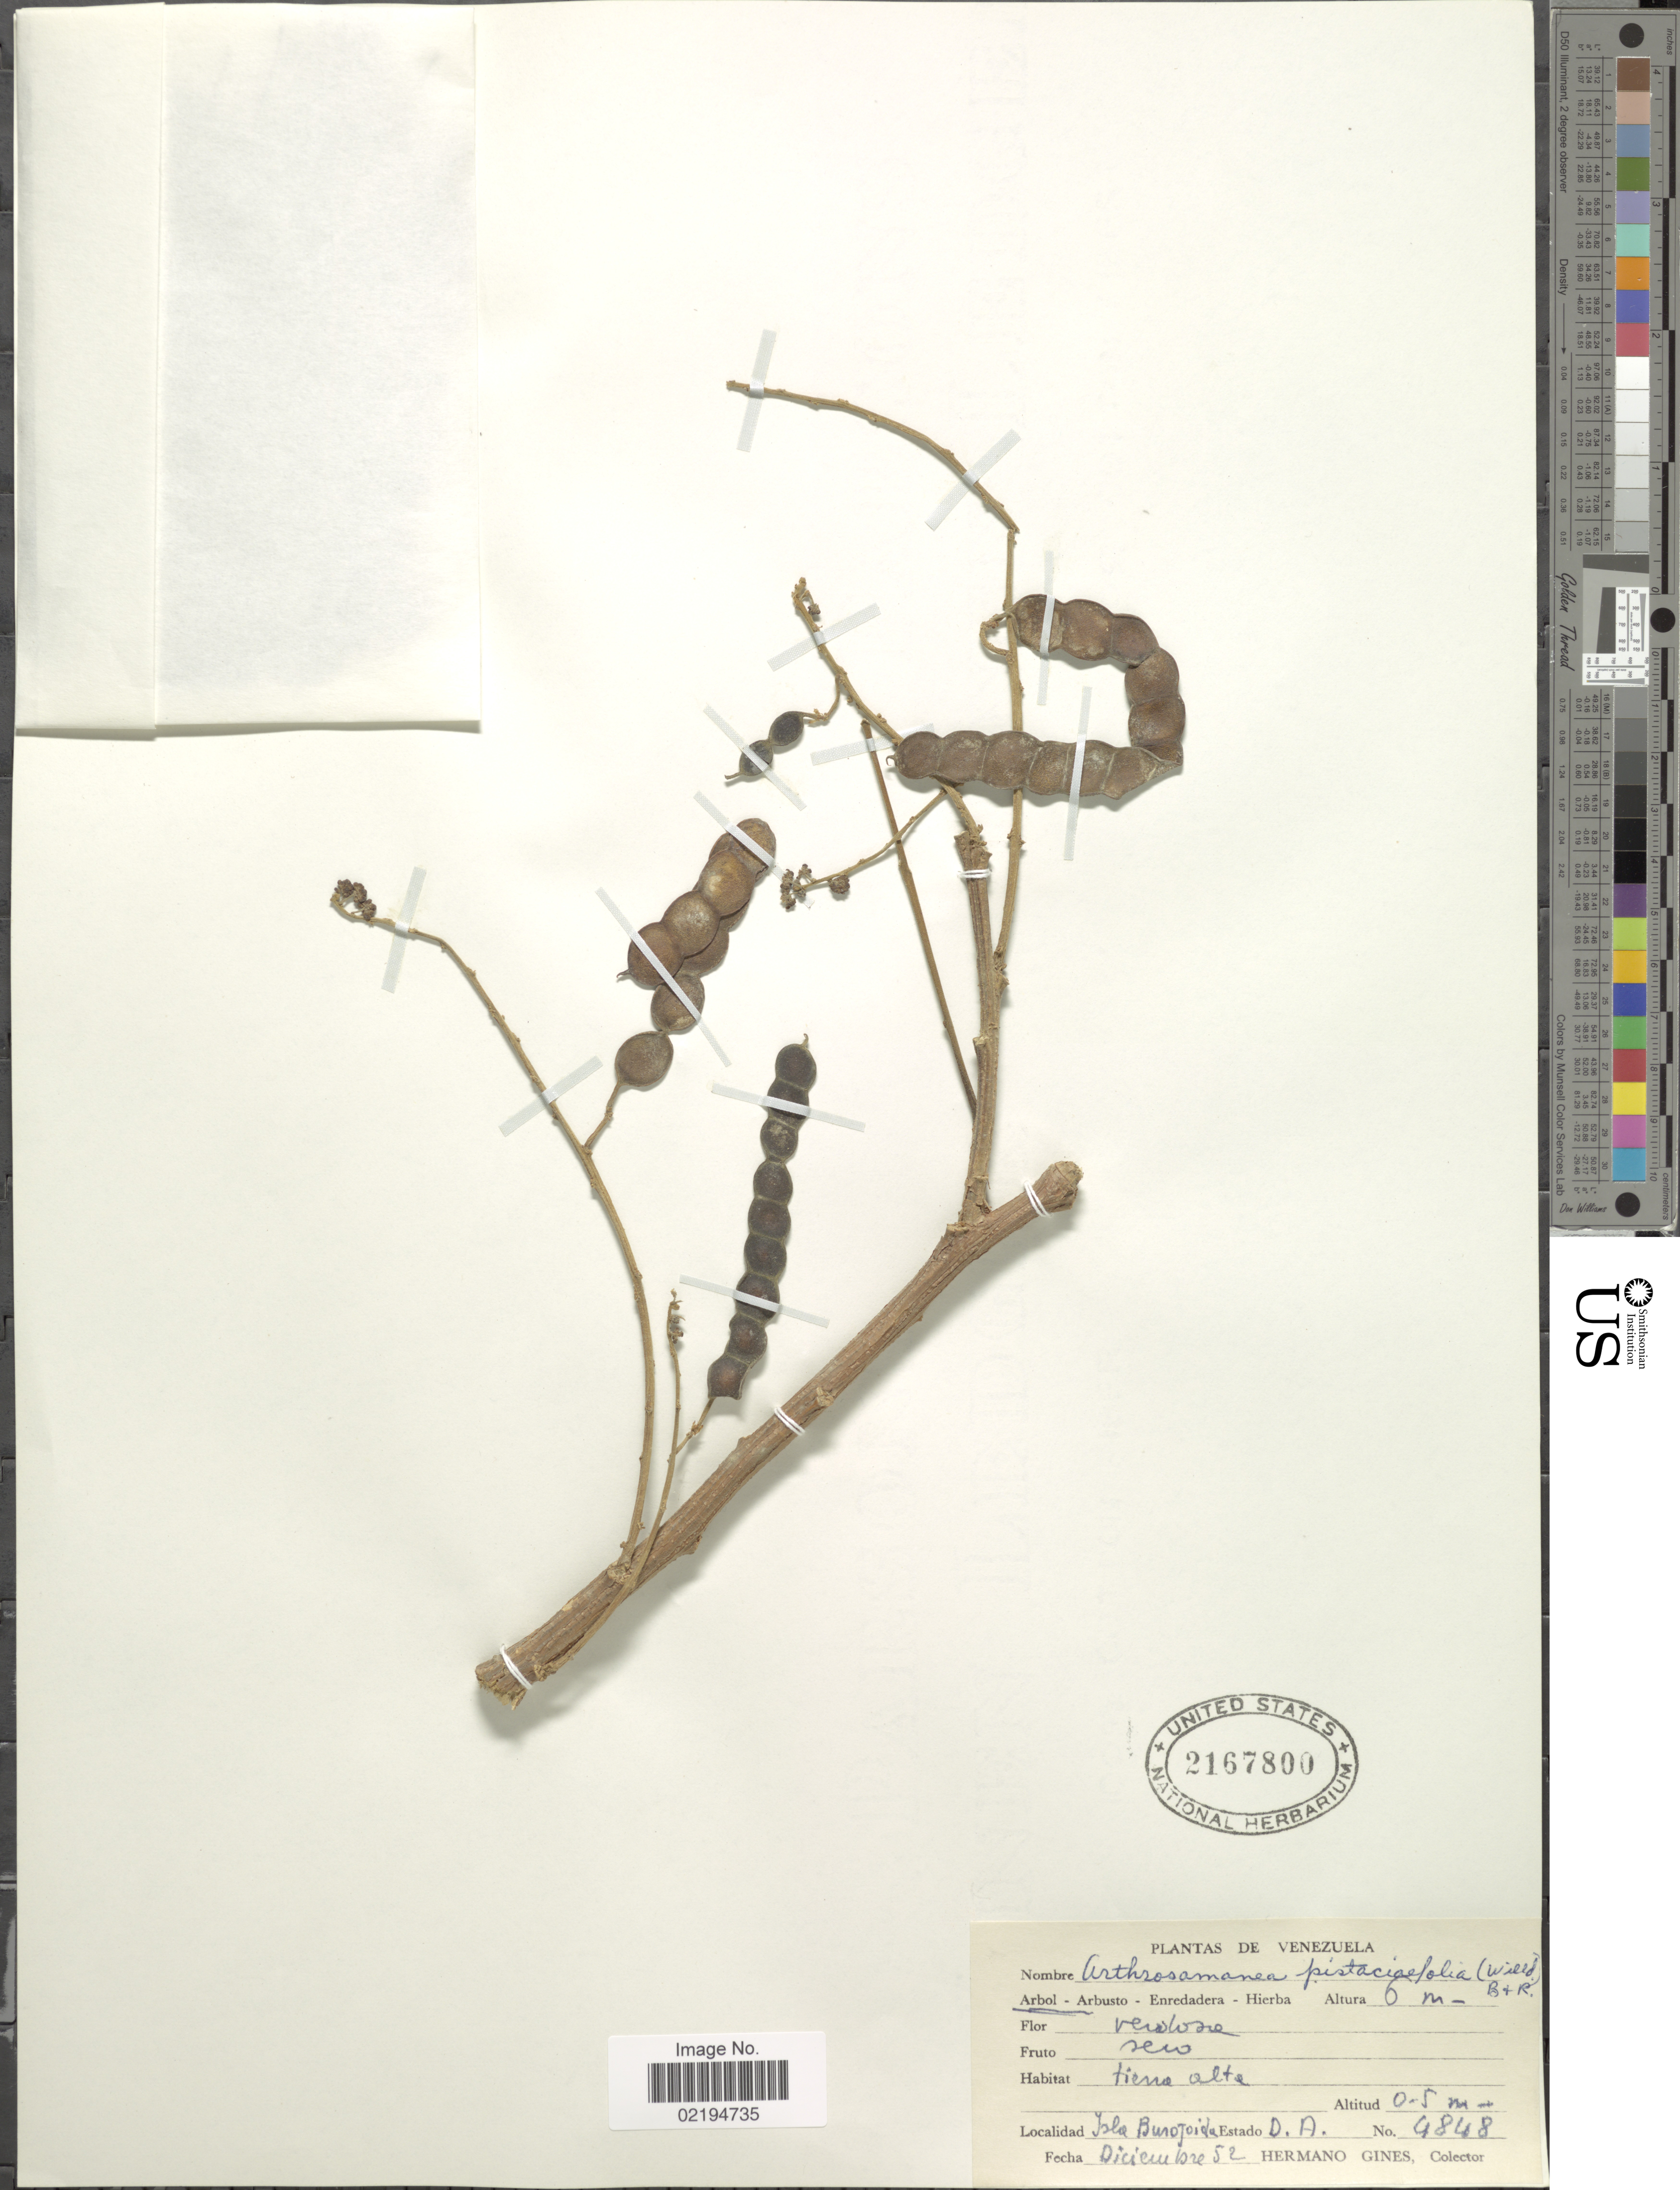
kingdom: Plantae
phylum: Tracheophyta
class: Magnoliopsida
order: Fabales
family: Fabaceae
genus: Pseudalbizzia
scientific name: Pseudalbizzia pistaciifolia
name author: (Willd.) Koenen & Duno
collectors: Bro. Gines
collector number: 4848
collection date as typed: Transcribed d/m/y: /12/52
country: Venezuela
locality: Isla Burojoida, Estado D.A..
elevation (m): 0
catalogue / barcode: US 2167800